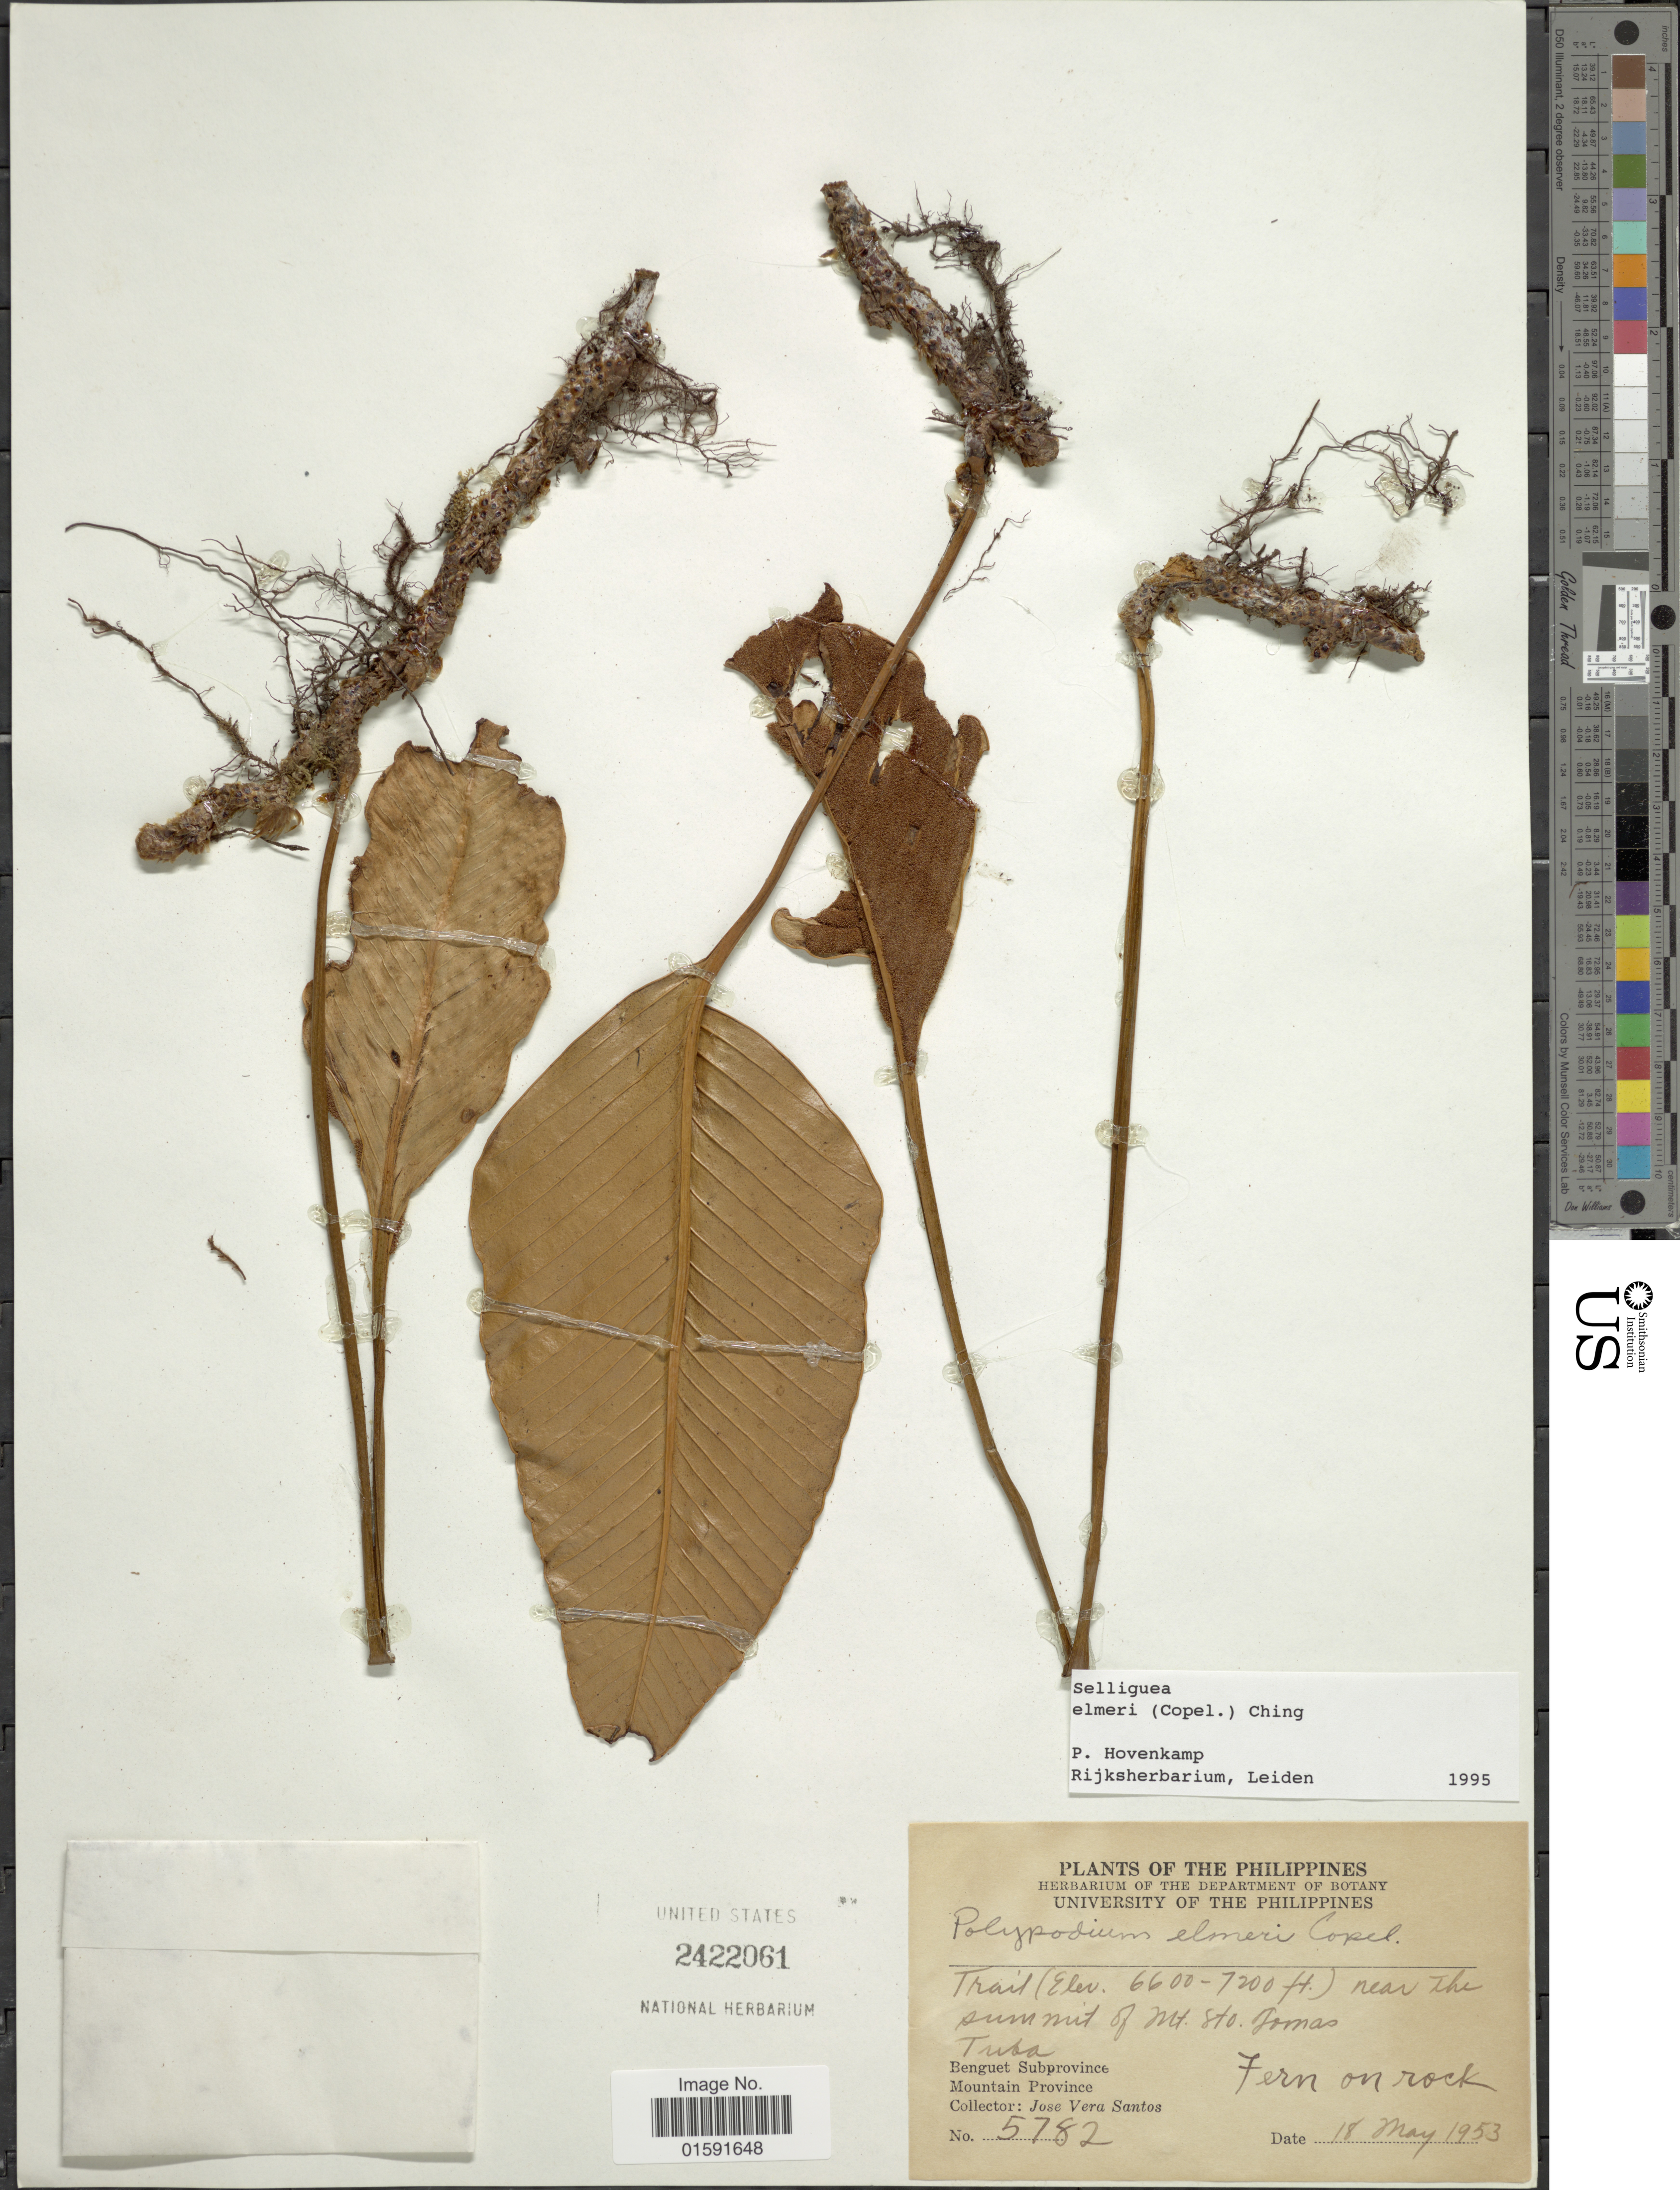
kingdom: Plantae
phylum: Tracheophyta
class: Polypodiopsida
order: Polypodiales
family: Polypodiaceae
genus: Selliguea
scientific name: Selliguea elmeri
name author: (Copel.) Ching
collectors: J. Vera Santos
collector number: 5782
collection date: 1953-05-18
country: Philippines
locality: Trail near the summit of Mt. Sto. Tomas, Benguet Subprovince, Mountain Province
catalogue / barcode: US 2422061